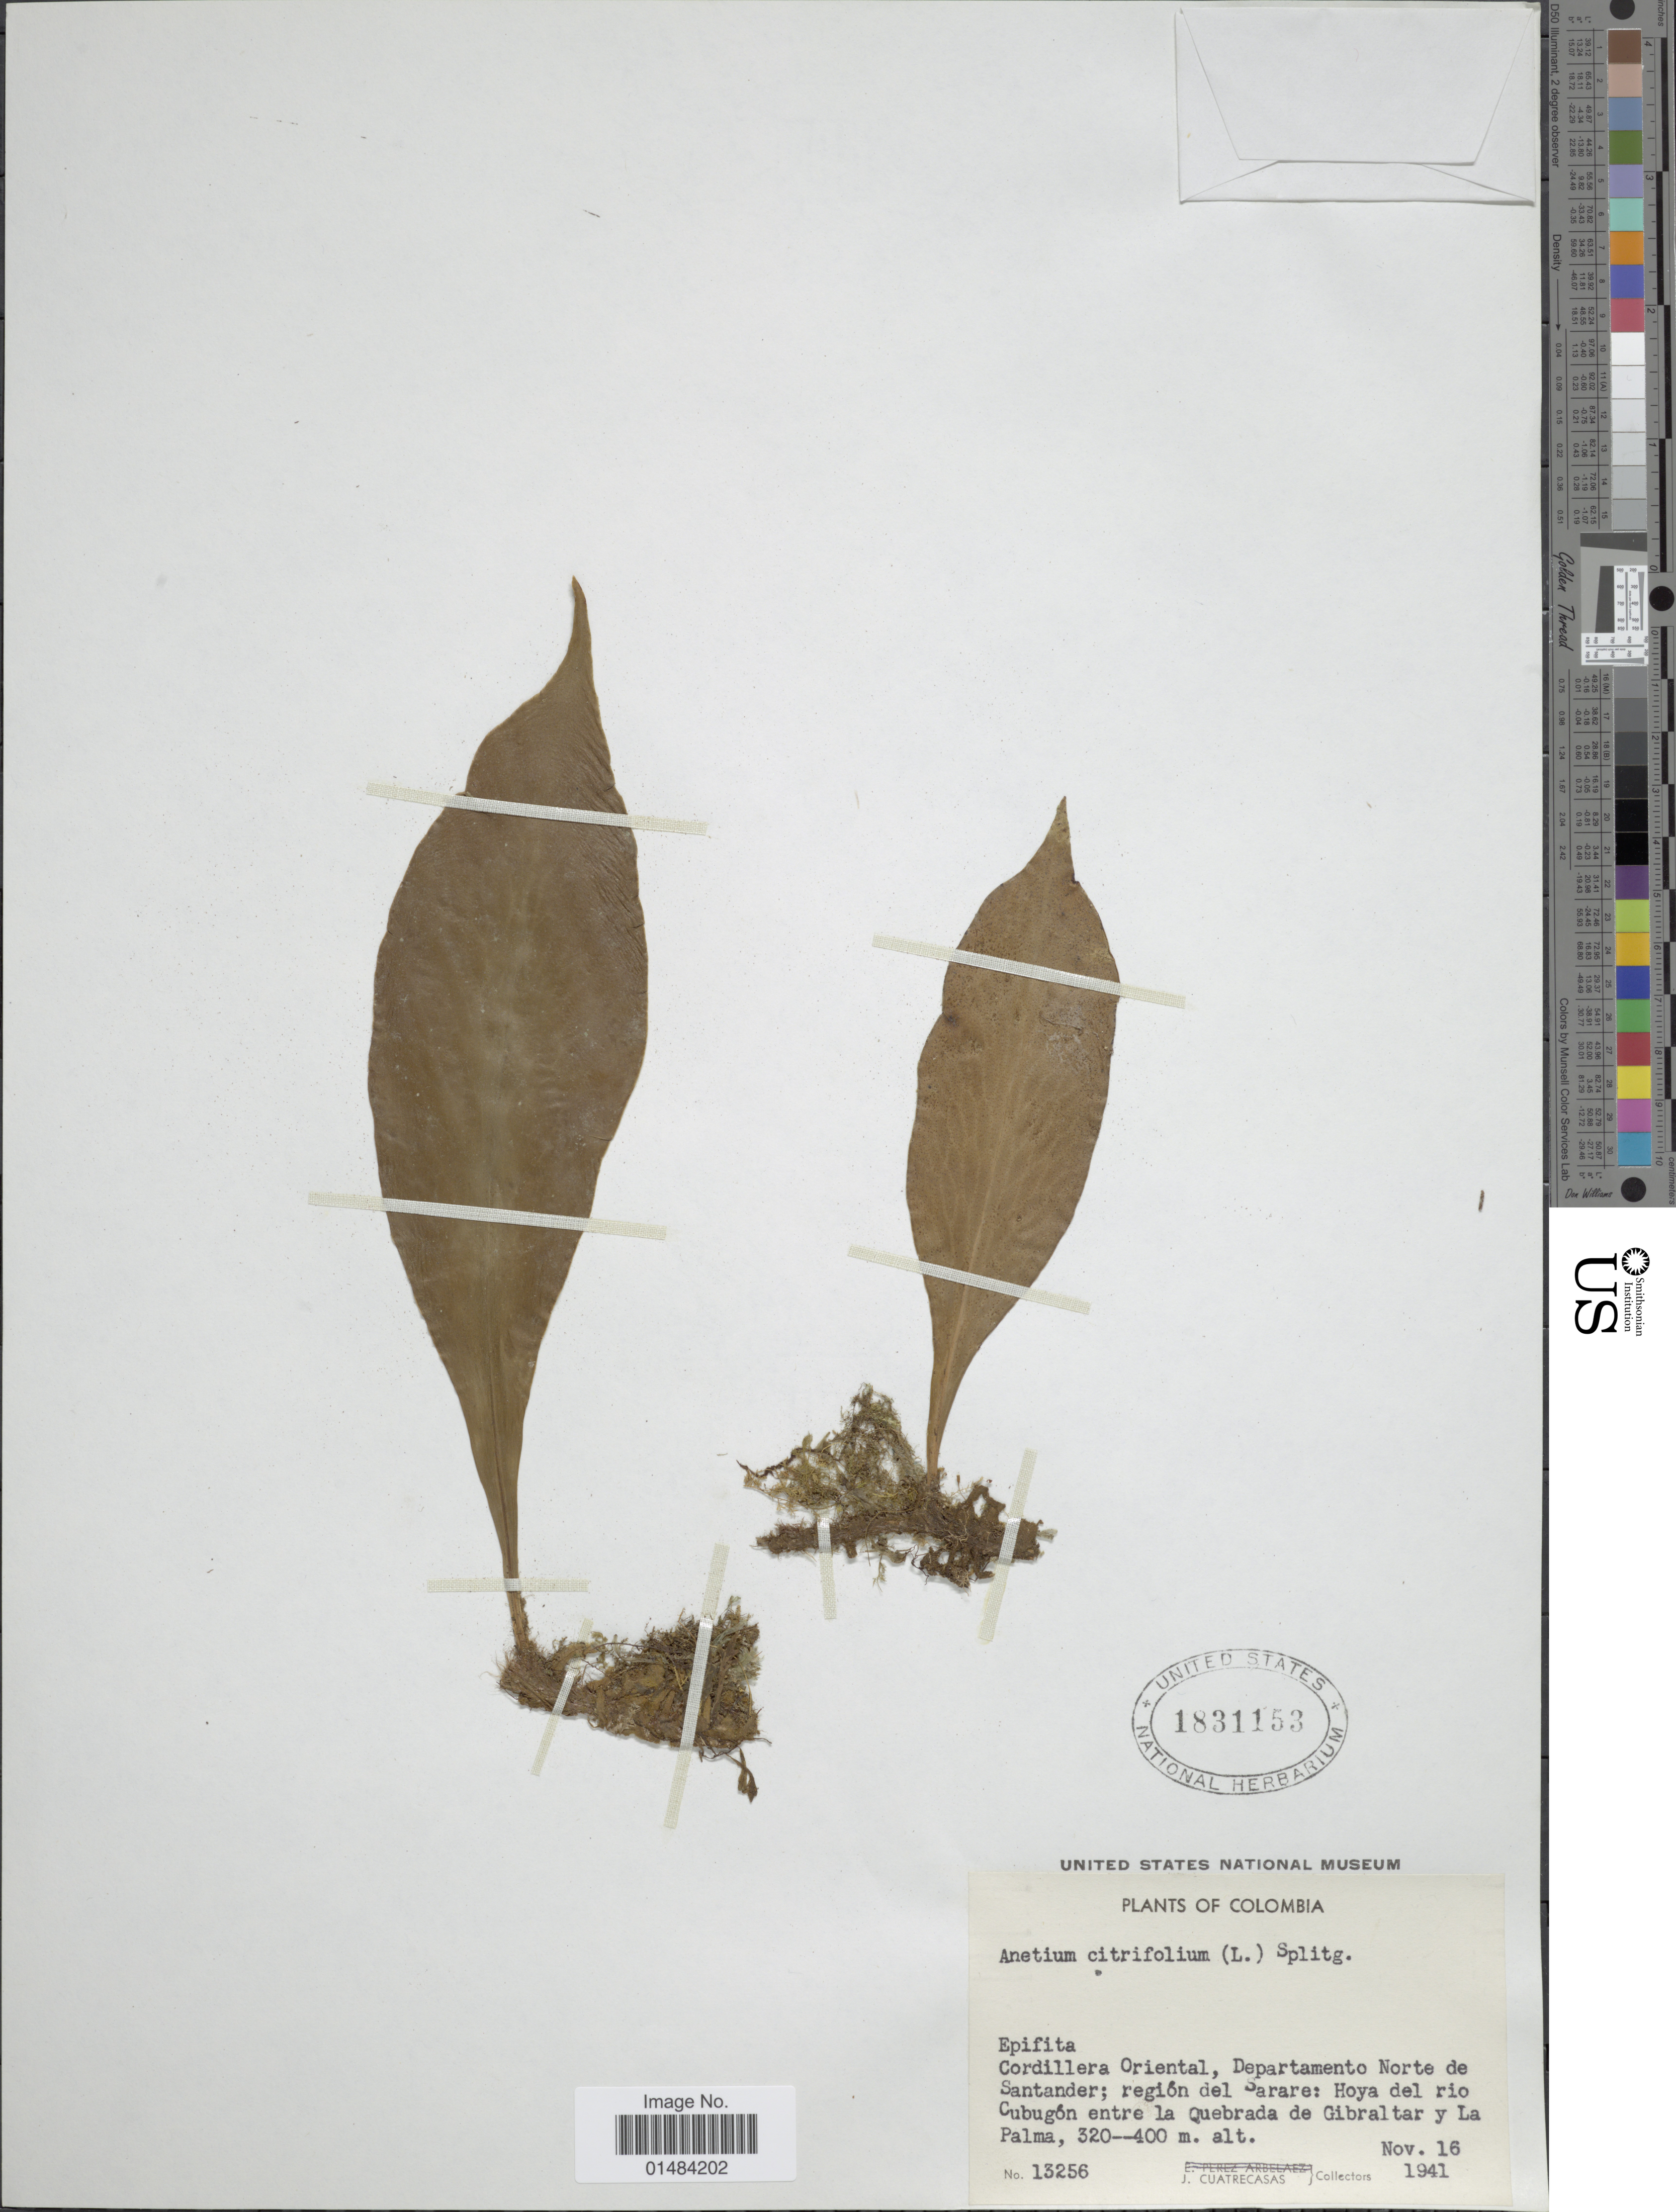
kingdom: Plantae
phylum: Tracheophyta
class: Polypodiopsida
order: Polypodiales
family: Pteridaceae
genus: Anetium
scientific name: Anetium citrifolium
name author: (L.) Splitg.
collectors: J. Cuatrecasas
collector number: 13256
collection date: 1941-11-16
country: Colombia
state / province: Norte de Santander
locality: Colombia, Cordillera Oriental, Departamento Norte de Santander; region del Sarare: hoya del rio Cubugon entre la Quebrada de Gibraltar y La Palma.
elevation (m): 320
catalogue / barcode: US 1831153